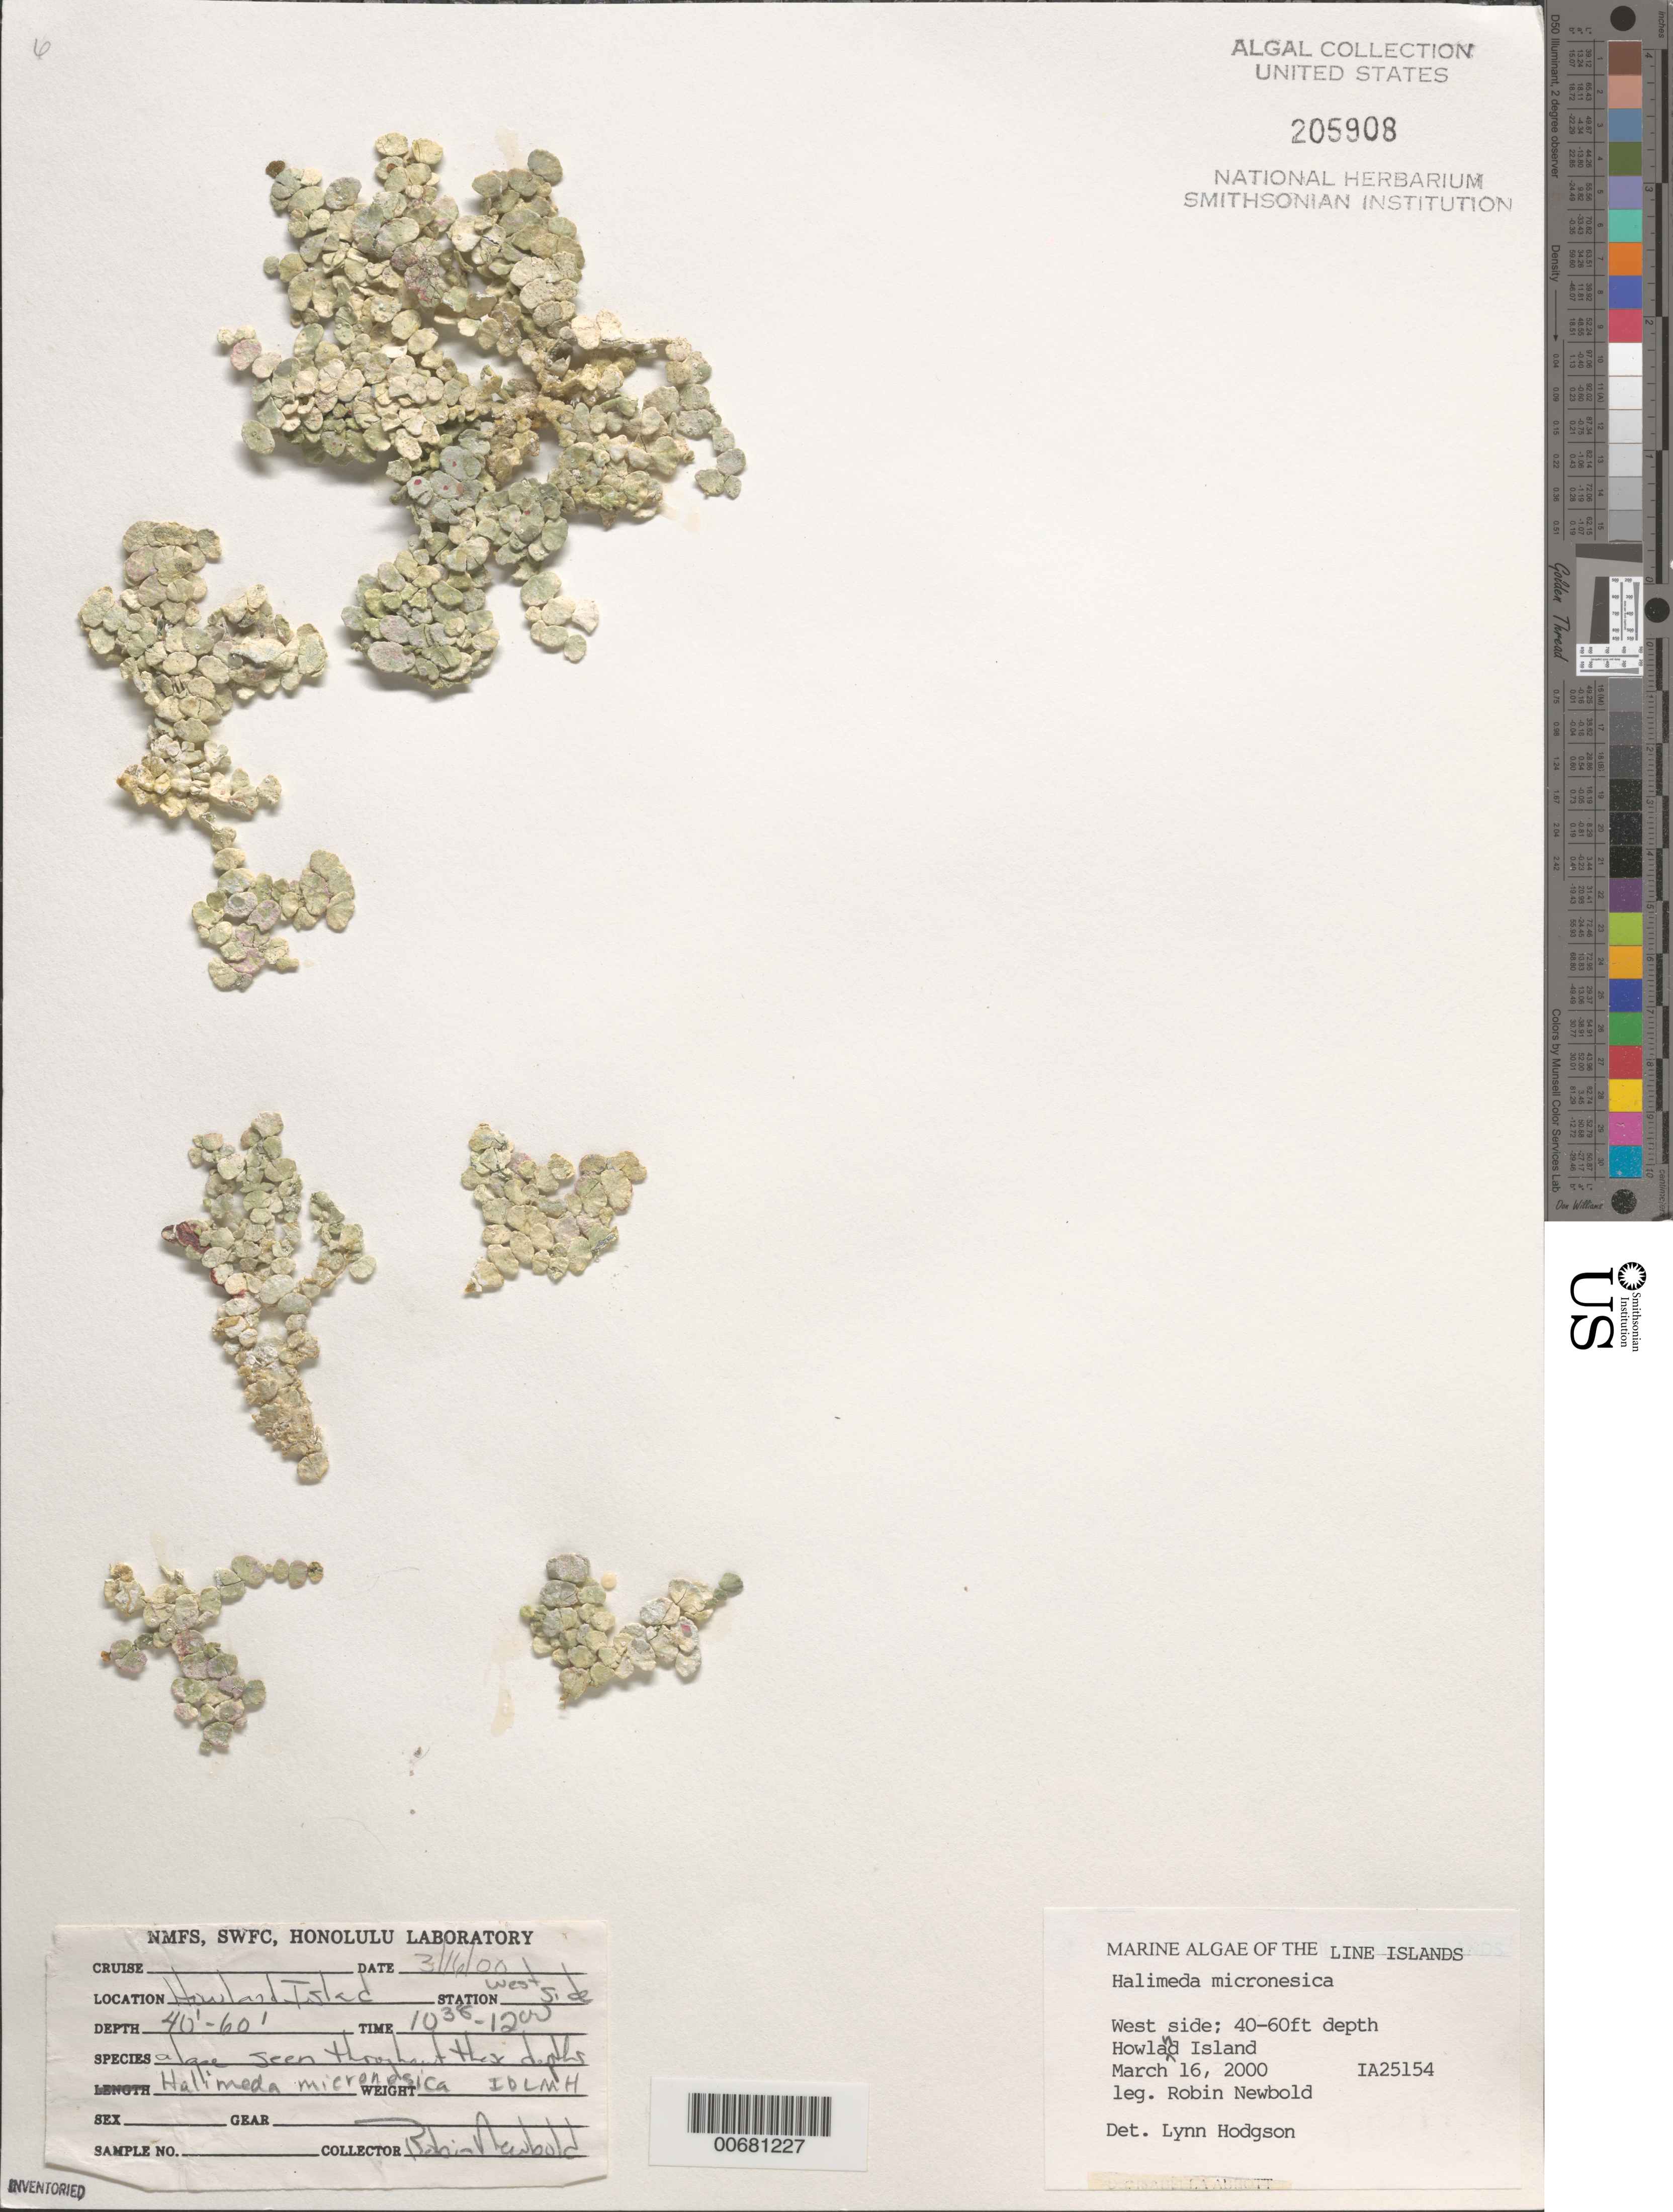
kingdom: Plantae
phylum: Chlorophyta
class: Ulvophyceae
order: Bryopsidales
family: Halimedaceae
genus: Halimeda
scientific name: Halimeda micronesica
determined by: Hodgson, L. M.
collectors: F. Parrish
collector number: IAA 25154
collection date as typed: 16 Mar 2000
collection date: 2000-03-16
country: U.S. Administered Pacific Islands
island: Howland Island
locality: West side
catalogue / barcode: US 205908